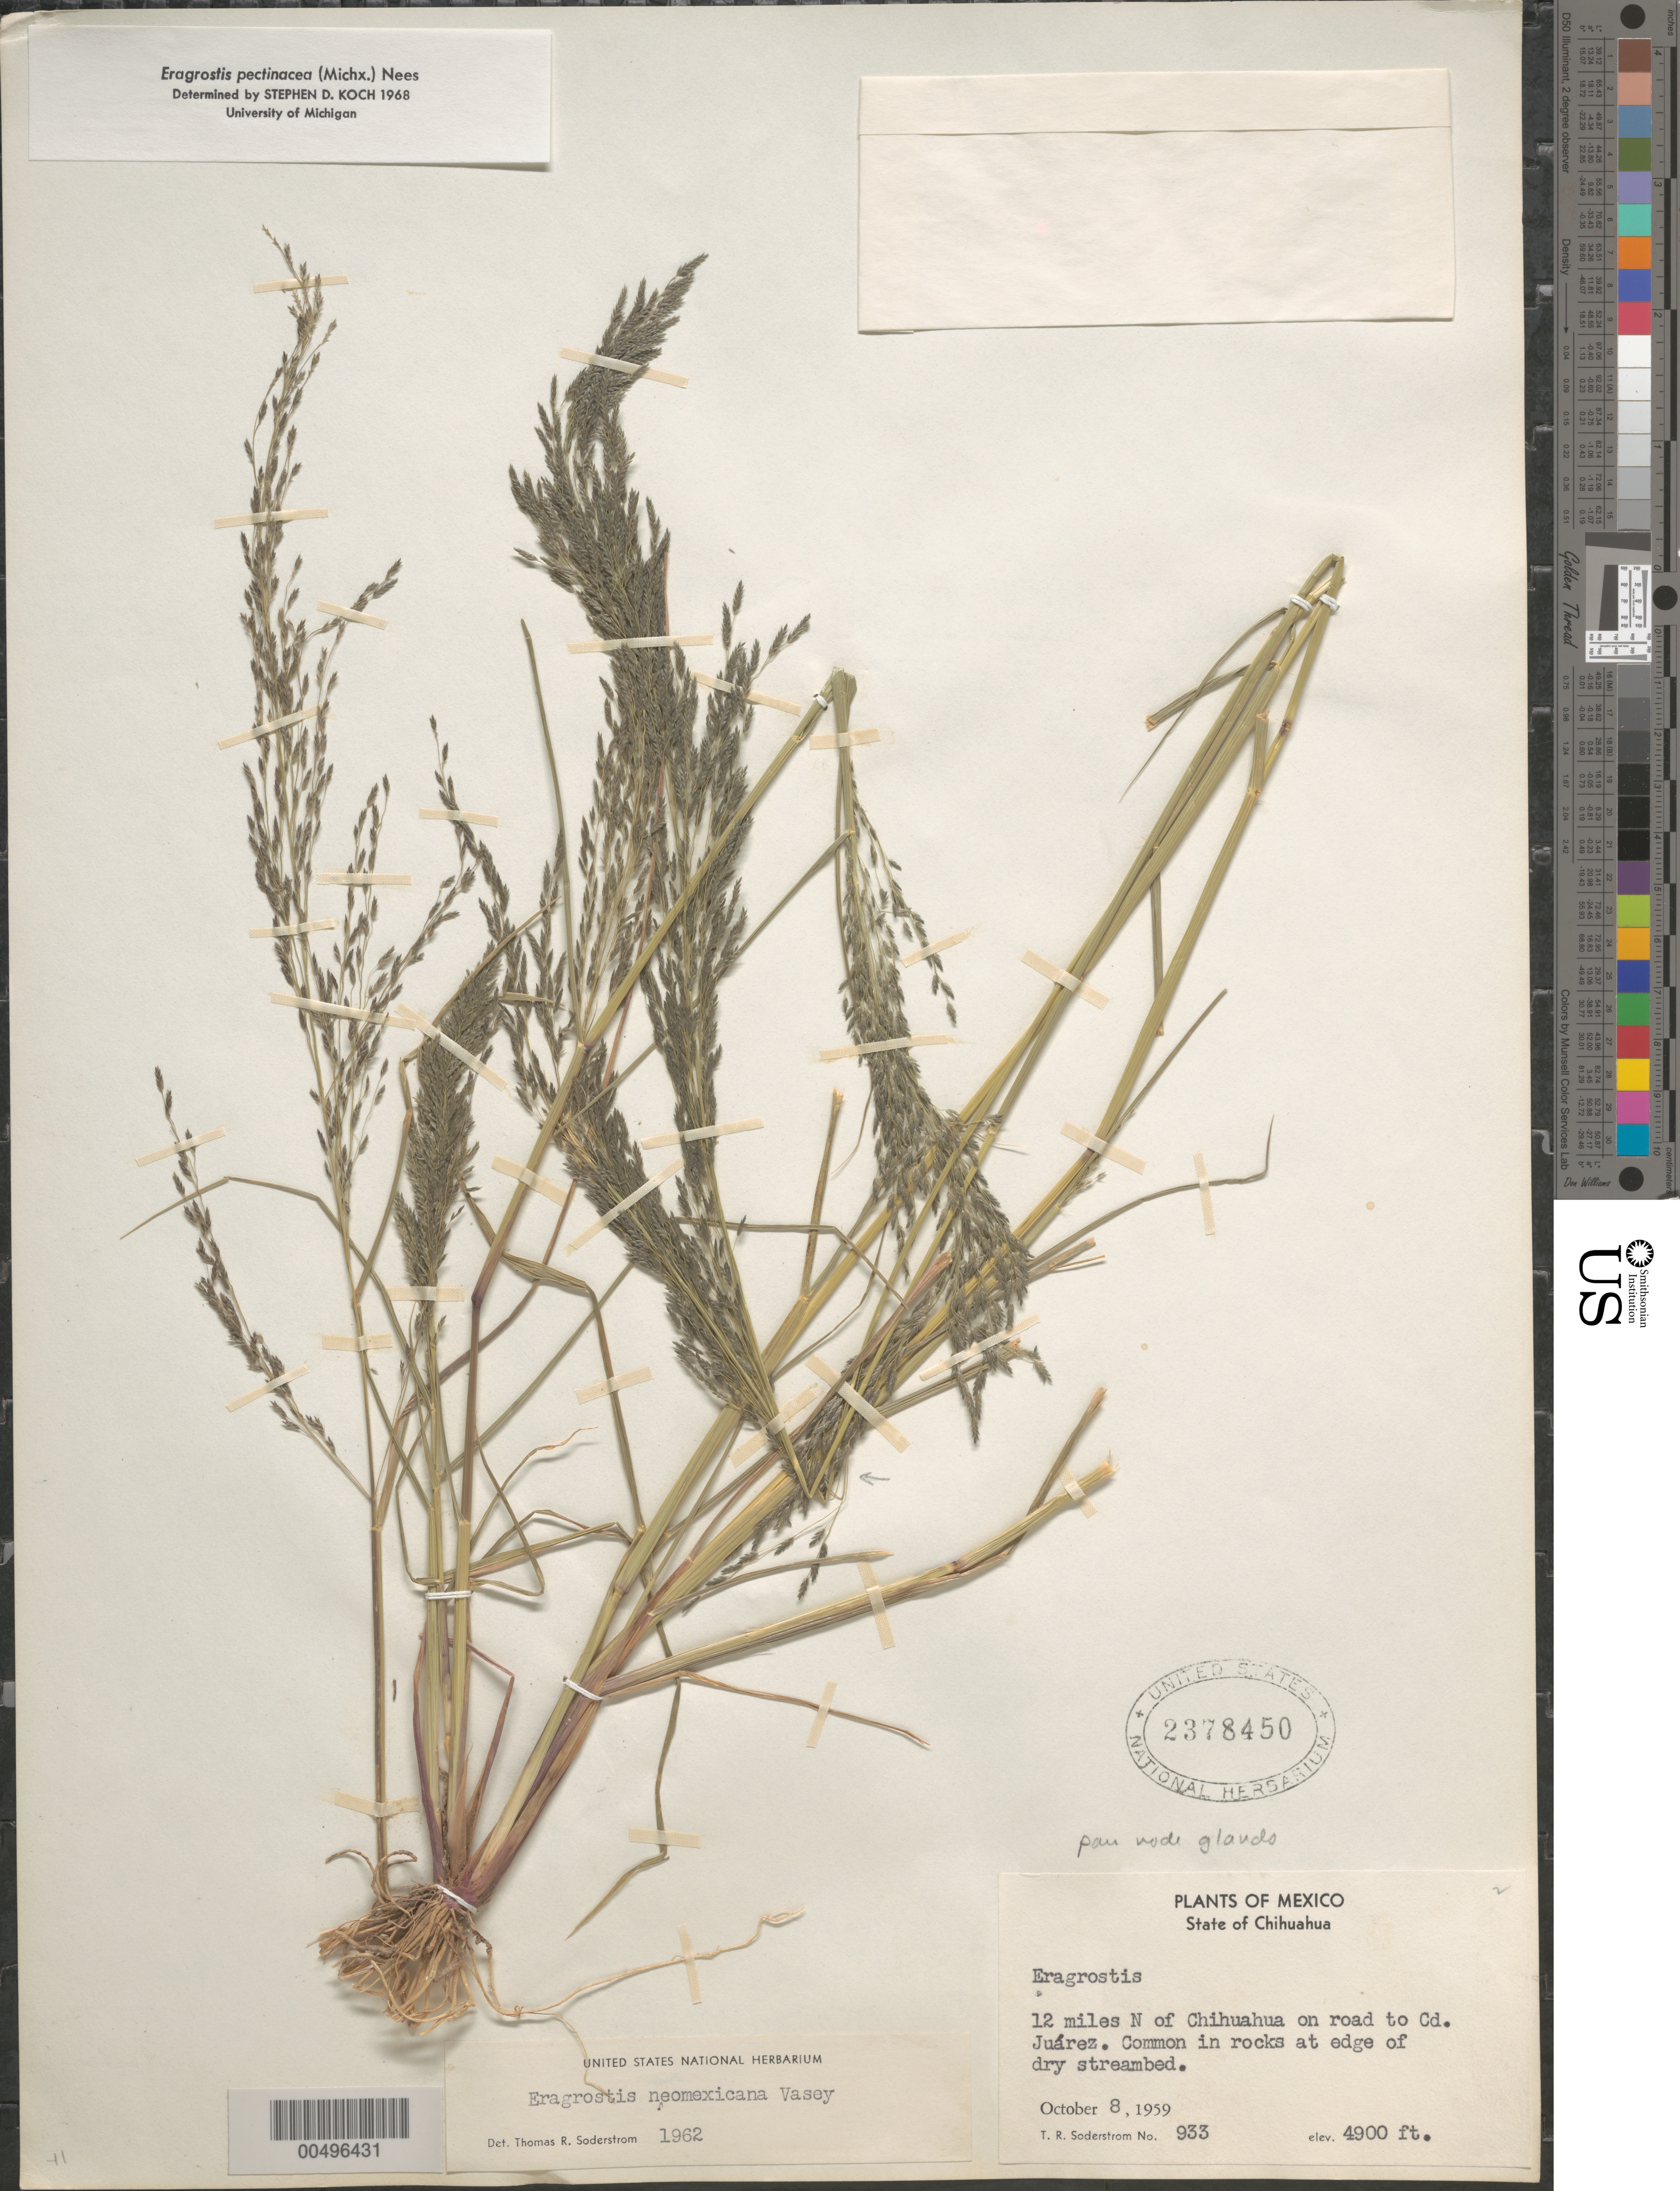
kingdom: Plantae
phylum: Tracheophyta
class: Liliopsida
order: Poales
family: Poaceae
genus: Eragrostis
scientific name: Eragrostis pectinacea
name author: (Michx.) Nees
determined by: Koch, S. D.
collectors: T. R. Soderstrom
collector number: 933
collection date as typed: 8 Oct 1959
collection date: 1959-10-08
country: Mexico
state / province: Chihuahua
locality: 12 mi N of Chihuahua on rd to Cd. Juárez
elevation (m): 1494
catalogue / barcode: US 2378450